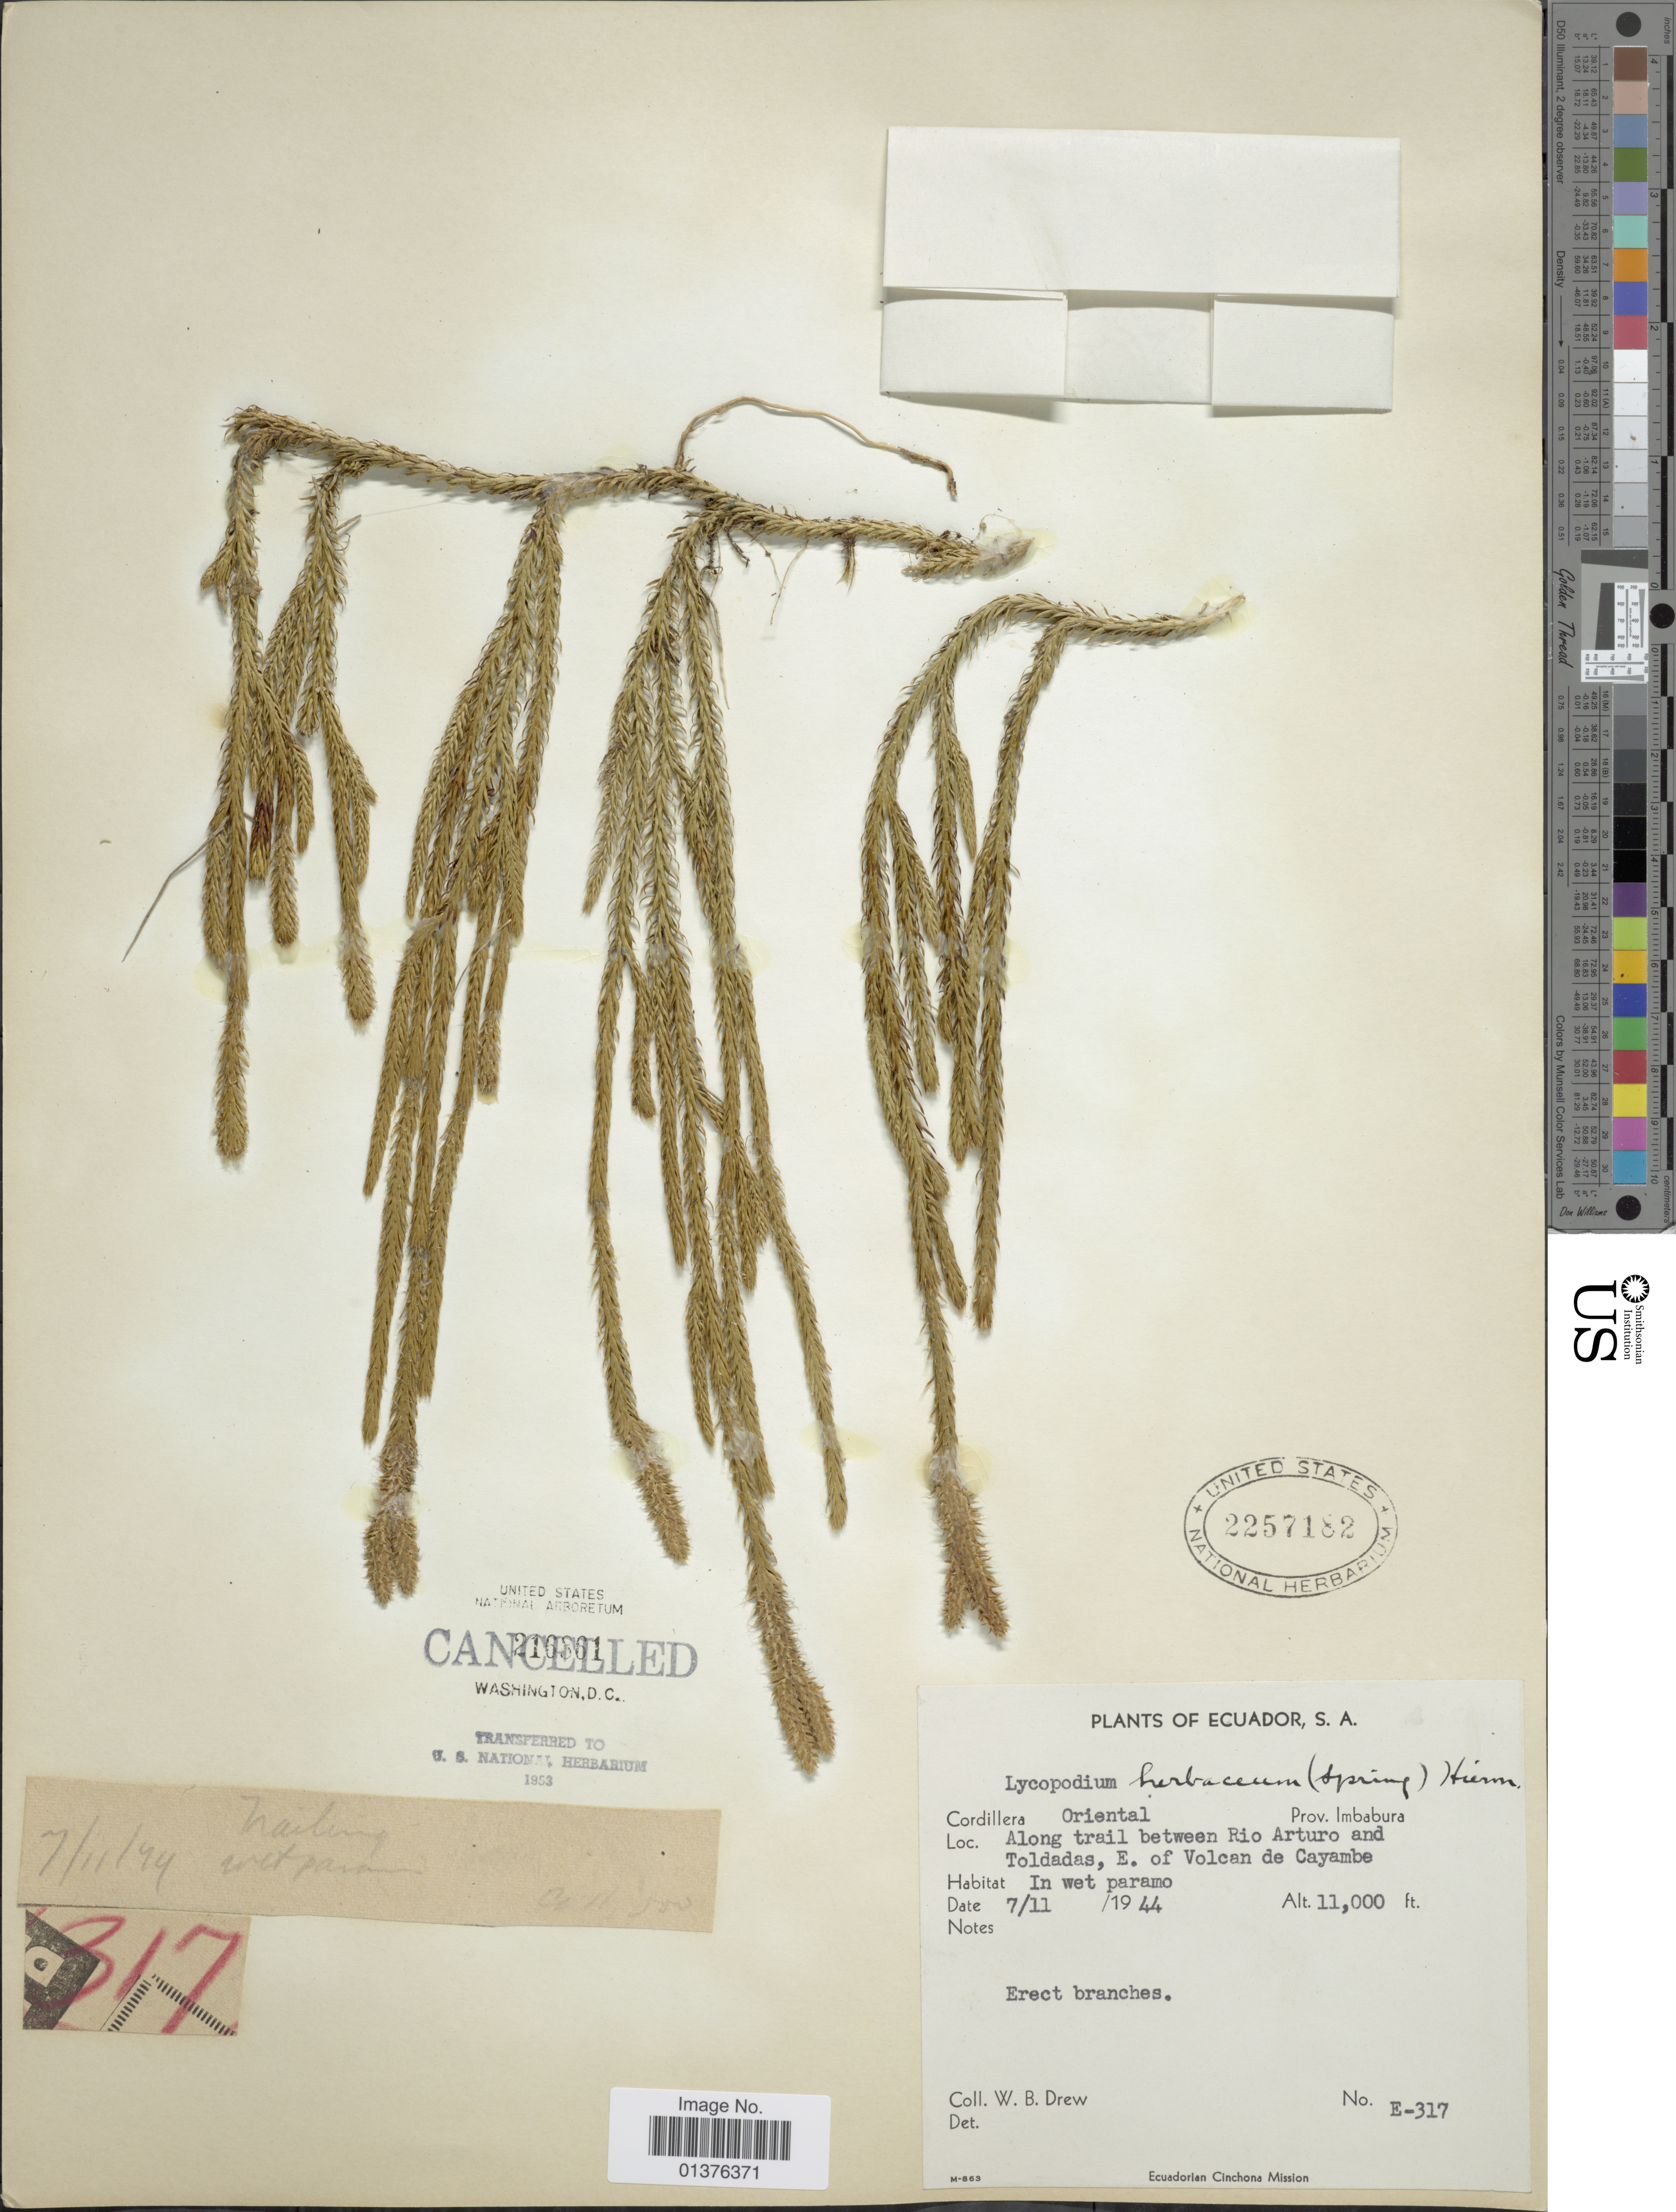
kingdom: Plantae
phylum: Tracheophyta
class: Lycopodiopsida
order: Lycopodiales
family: Lycopodiaceae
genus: Lycopodium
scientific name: Lycopodium clavatum subsp. contiguum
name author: (Klotzsch) B. Øllg.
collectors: W. B. Drew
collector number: E-317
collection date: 1944-07-11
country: Ecuador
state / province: Imbabura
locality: Cordillera Oriental, Along trail between Rio Arturo and Toldadas, E. of Volcan de Cayambe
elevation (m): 3353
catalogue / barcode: US 2257182